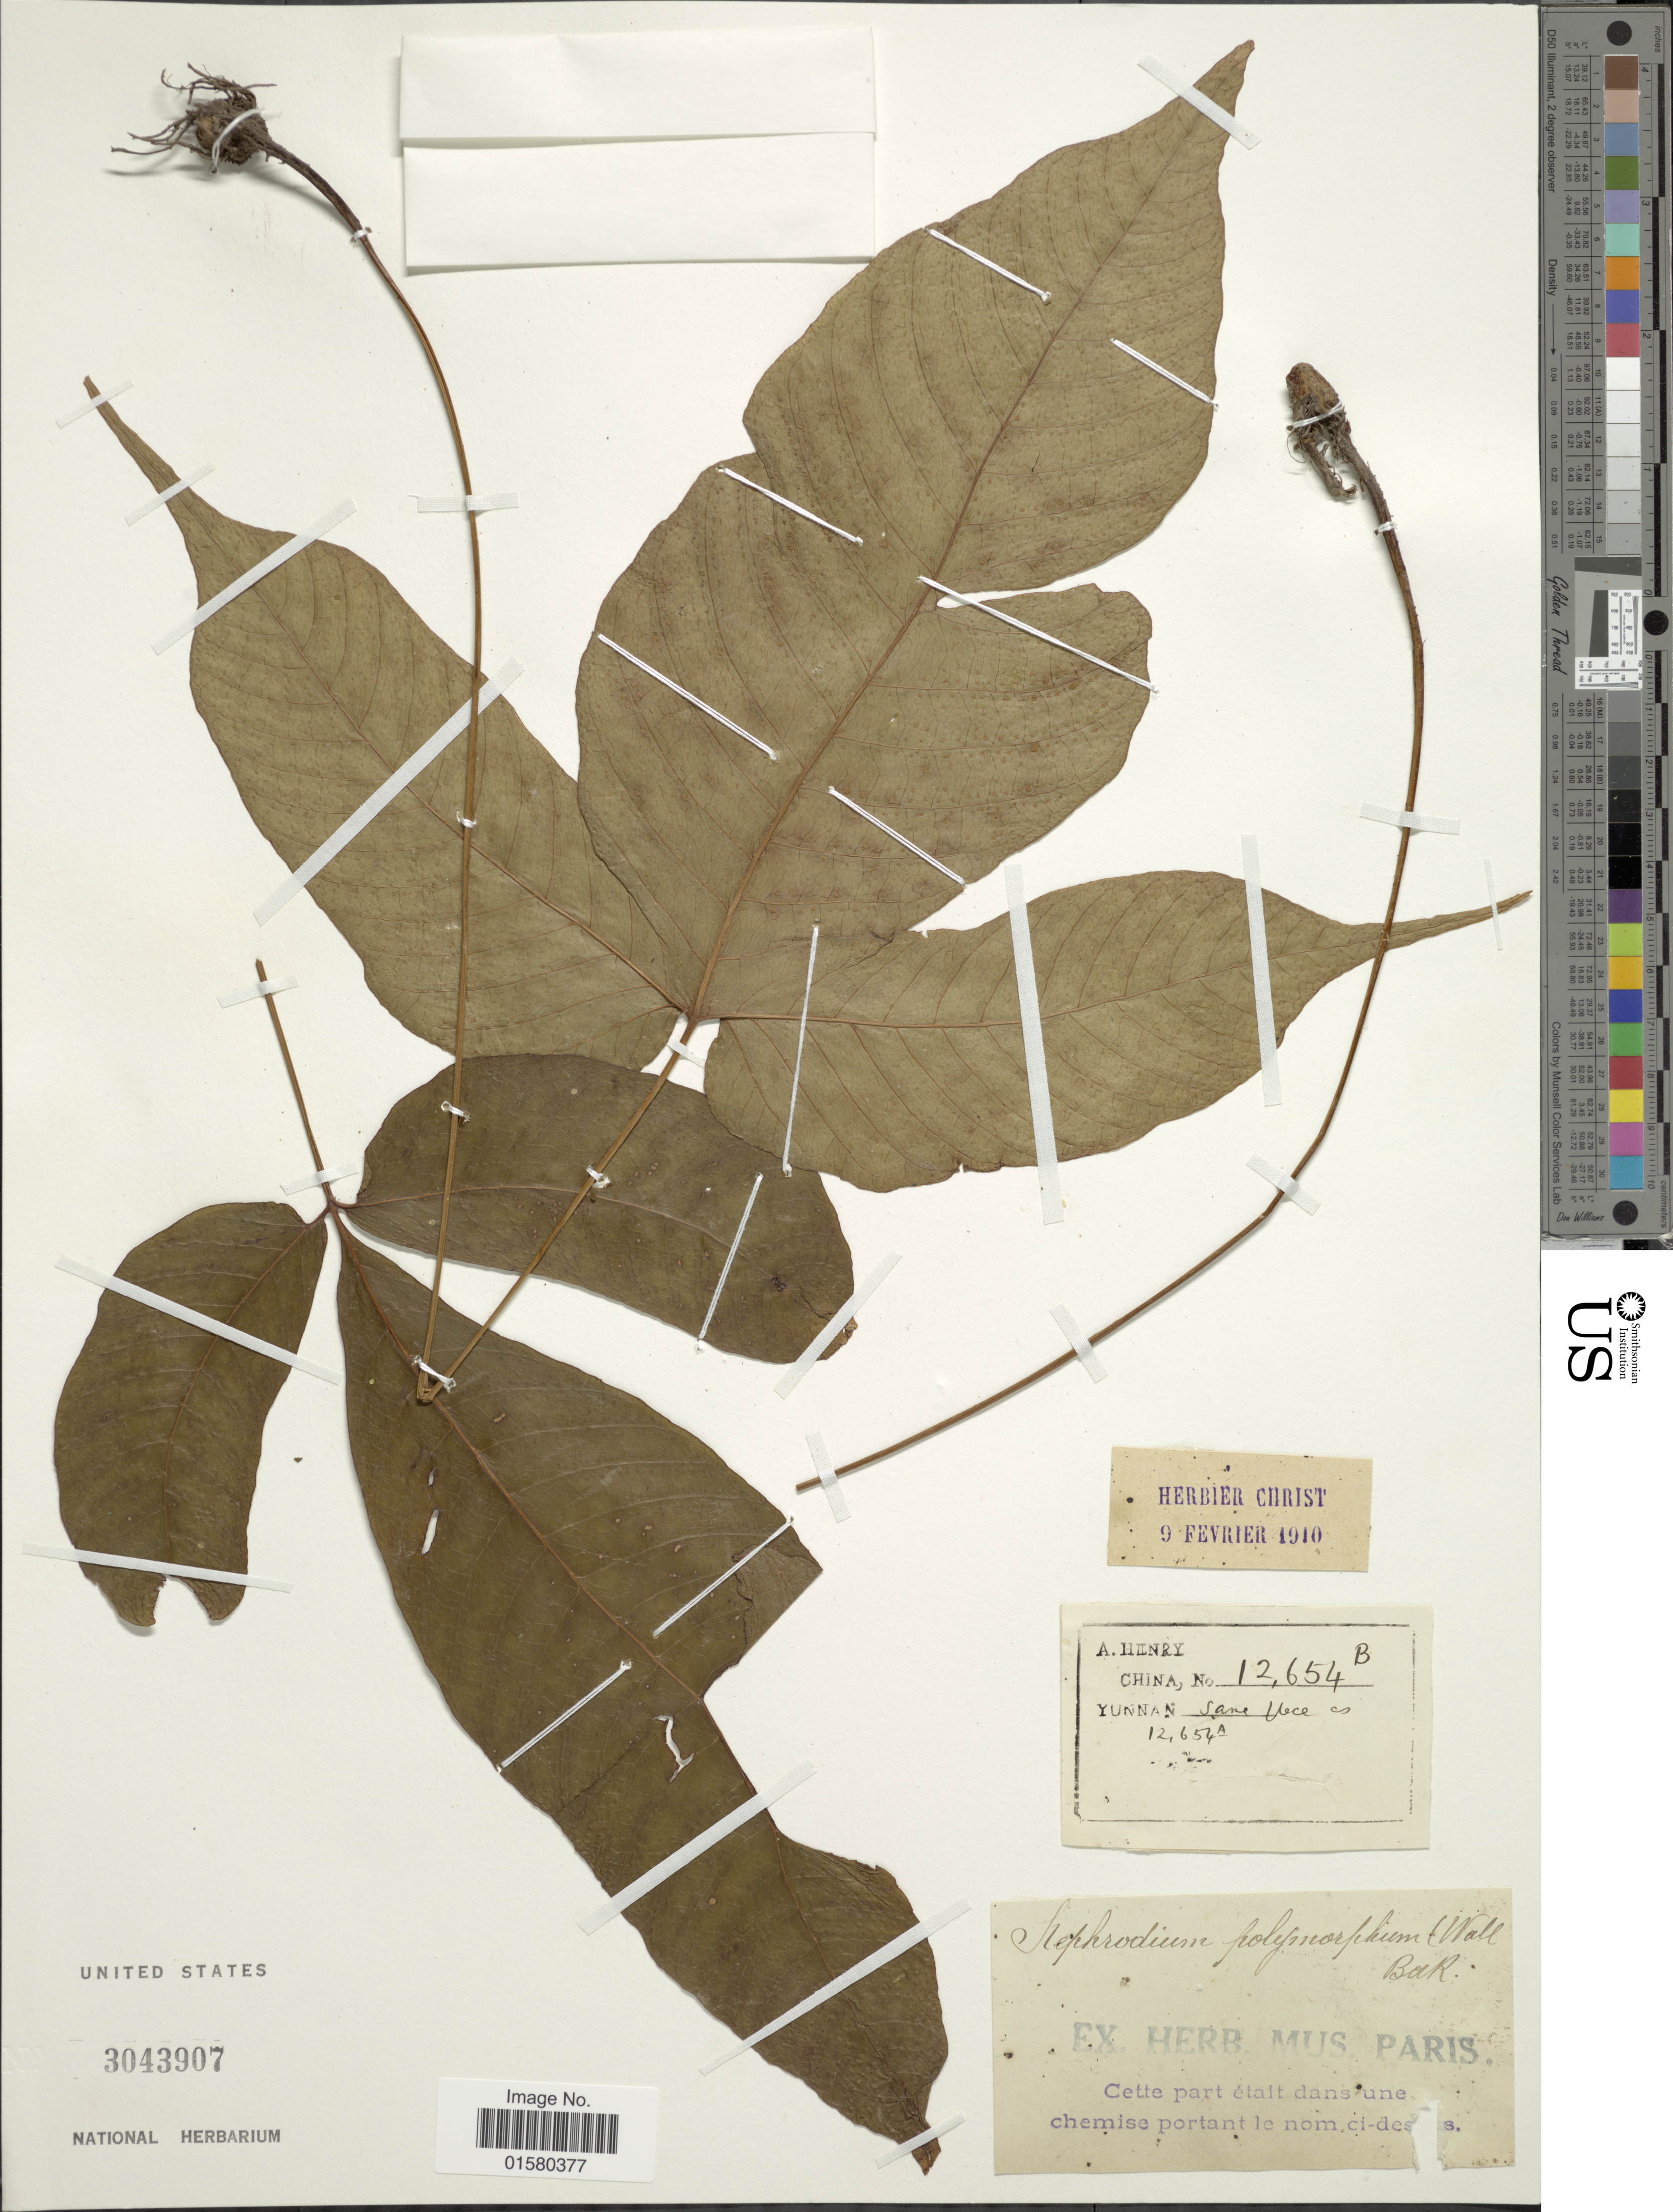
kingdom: Plantae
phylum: Tracheophyta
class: Polypodiopsida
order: Polypodiales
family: Tectariaceae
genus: Tectaria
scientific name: Tectaria polymorpha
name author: (Wall. ex Hook.) Copel.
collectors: A. Henry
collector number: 12654 B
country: China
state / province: Yunnan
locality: China, Yunnan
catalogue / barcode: US 3043907